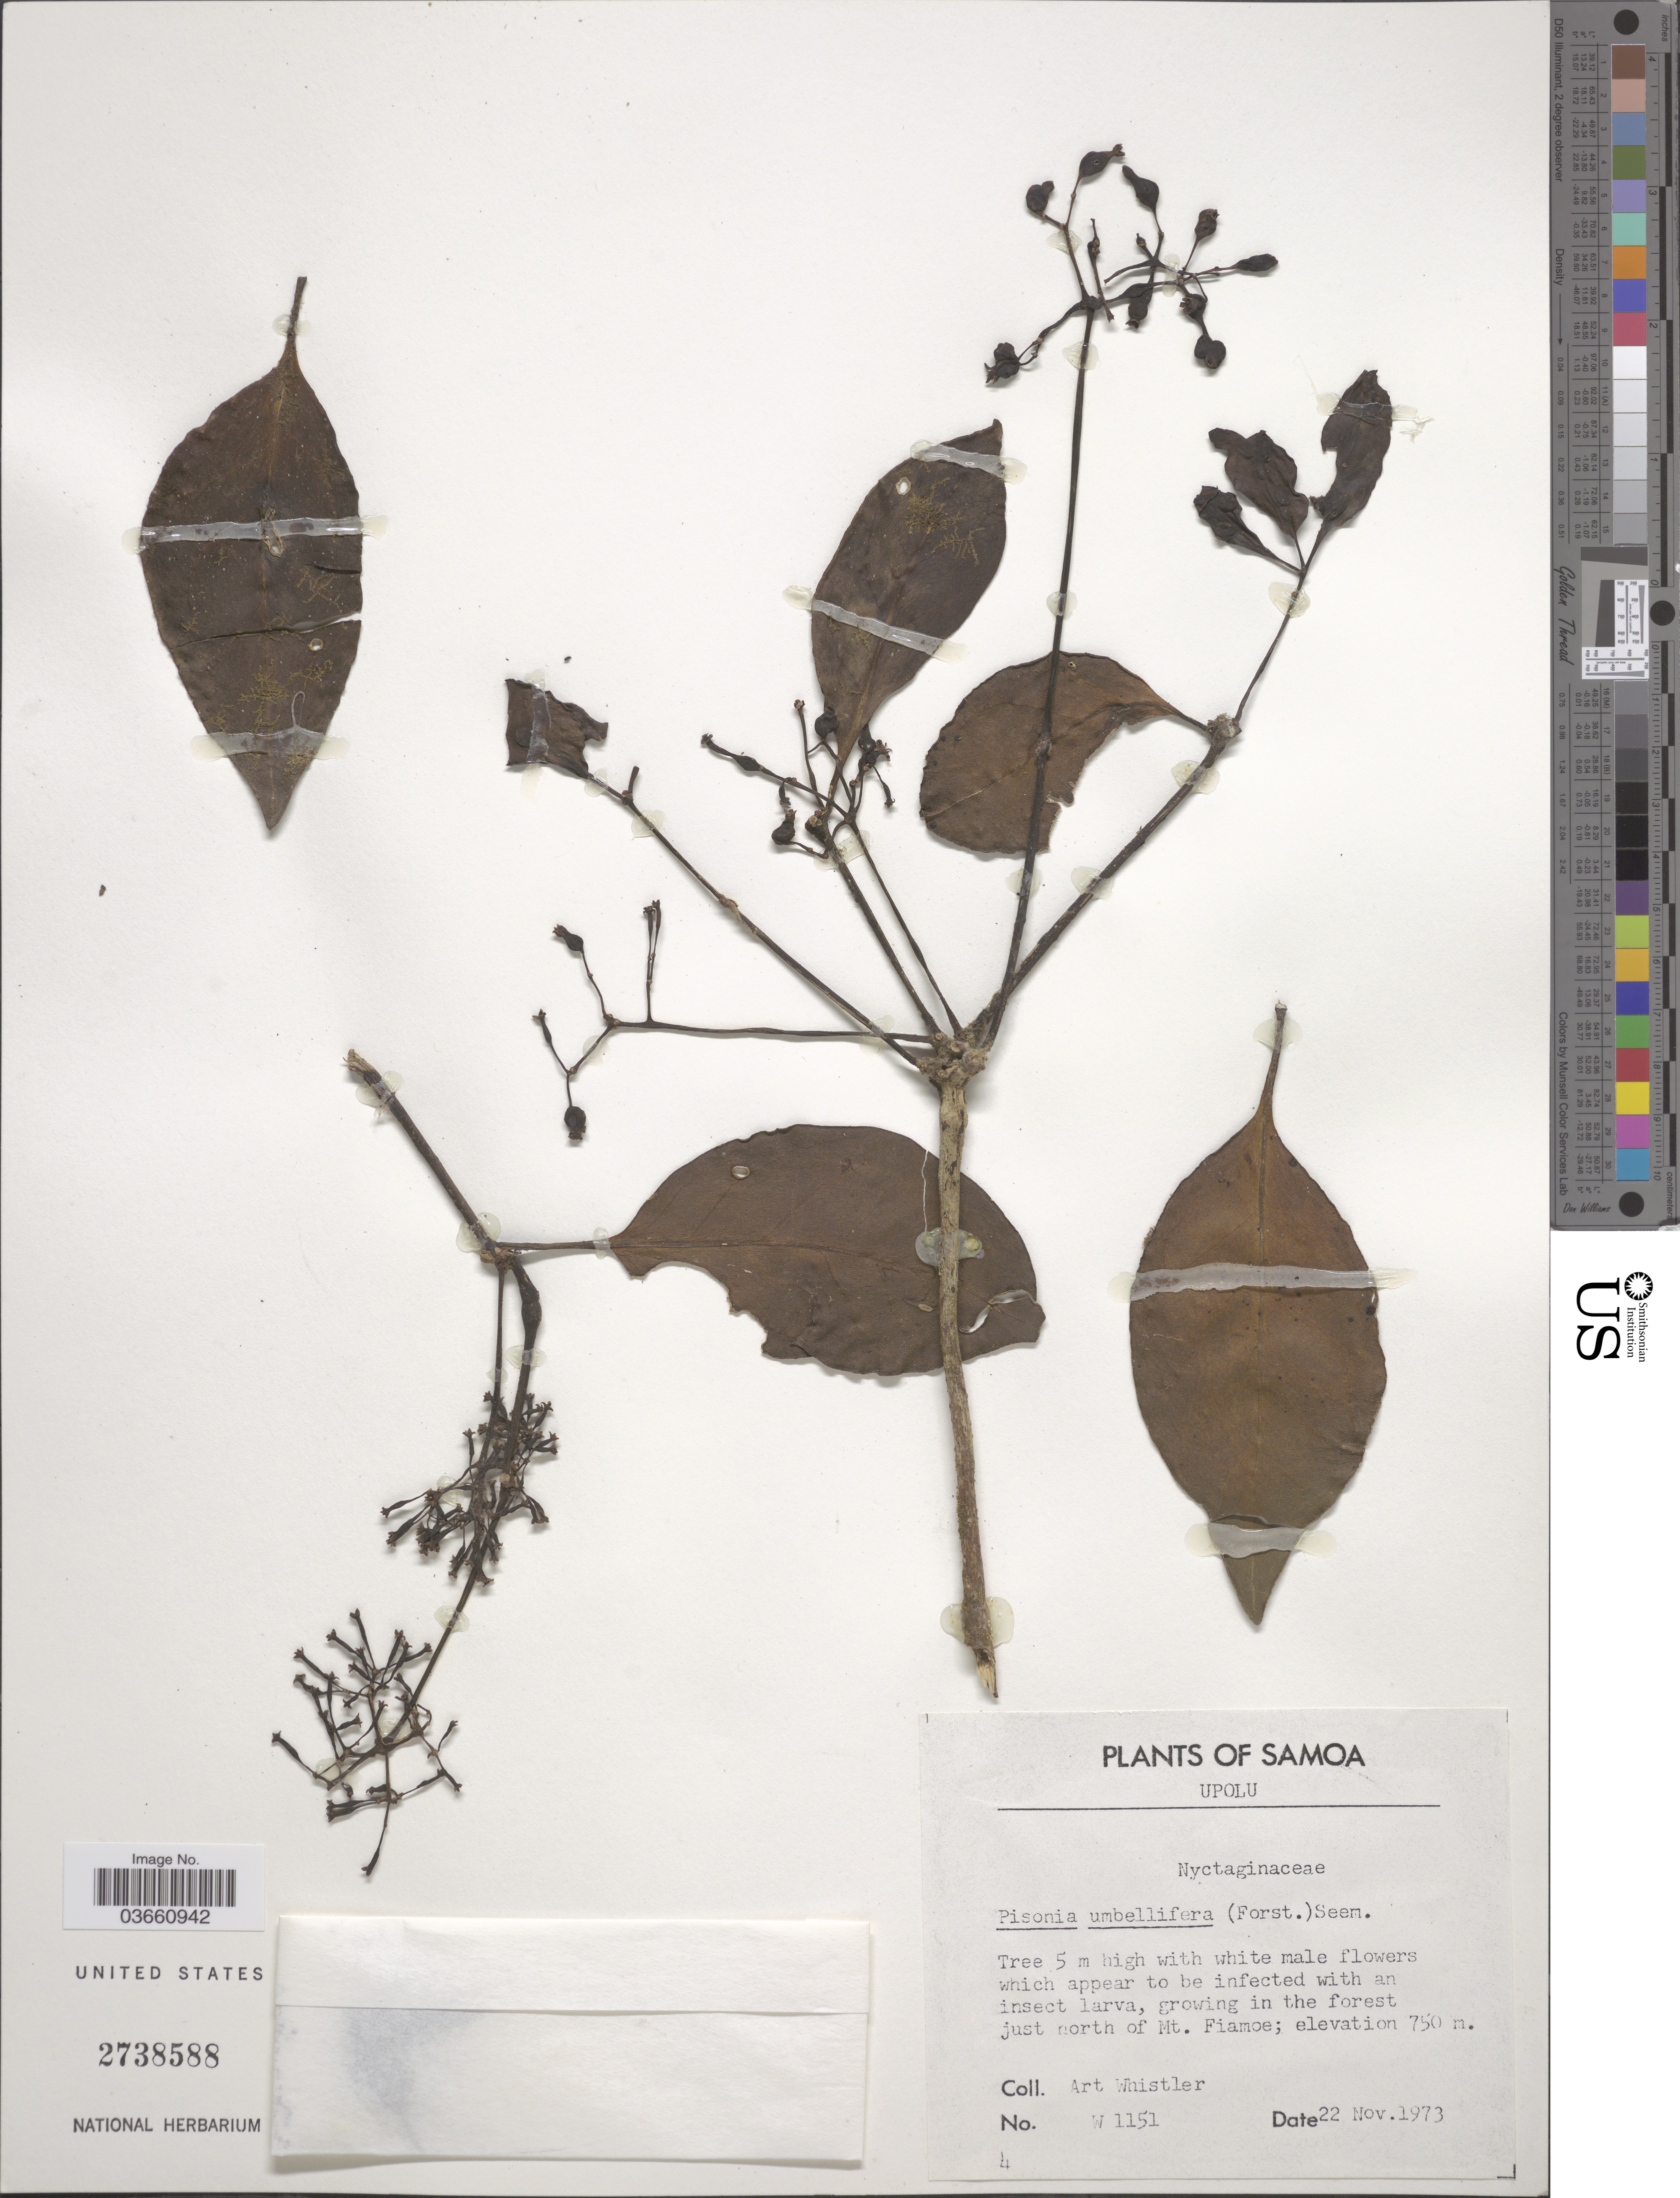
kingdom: Plantae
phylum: Tracheophyta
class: Magnoliopsida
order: Caryophyllales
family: Nyctaginaceae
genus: Ceodes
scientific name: Ceodes umbellifera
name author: J.R. Forst. & G. Forst.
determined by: Wagner, W. L., (BOT), Smithsonian Institution - National Museum of Natural History (UNITED STATES)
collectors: A. Whistler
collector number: W 1151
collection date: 1973-10-22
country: Samoa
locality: Samoa, Upolu. Just north of Mt. Fiamoe.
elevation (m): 750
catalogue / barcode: US 2738588